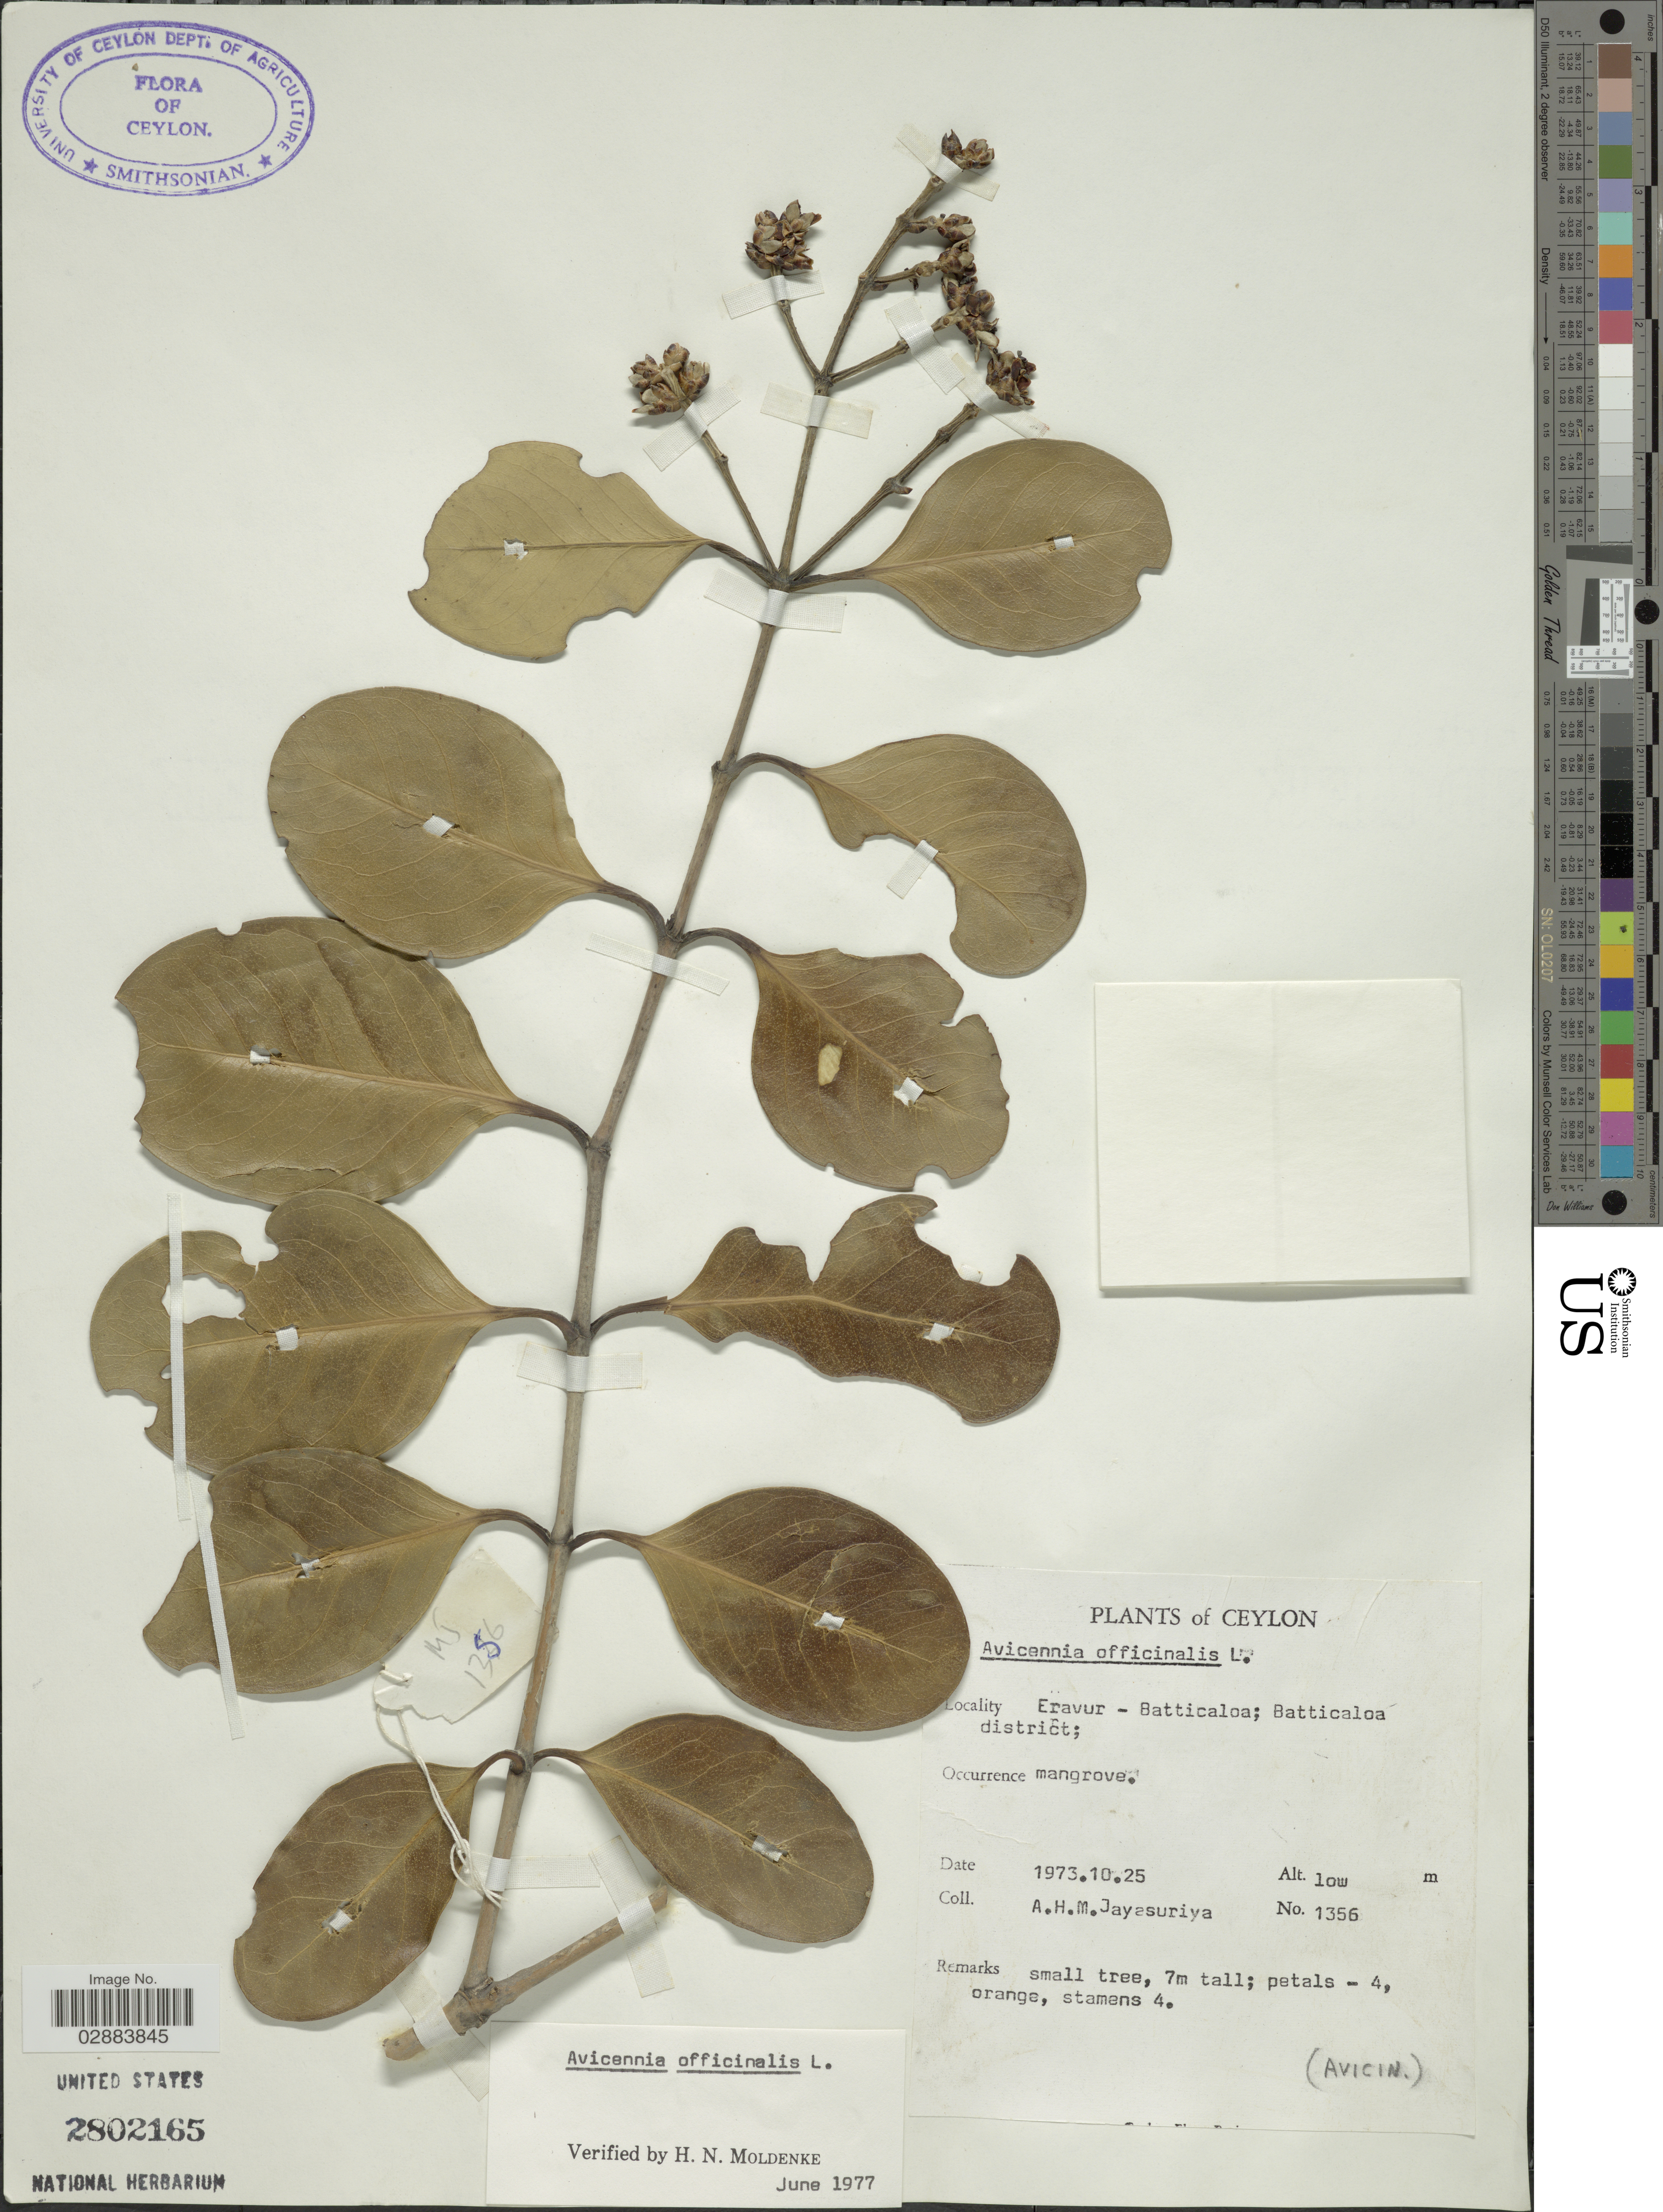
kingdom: Plantae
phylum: Tracheophyta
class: Magnoliopsida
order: Lamiales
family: Acanthaceae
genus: Avicennia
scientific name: Avicennia officinalis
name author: L.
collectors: A. H. Jayasuriya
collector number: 1356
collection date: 1973-10-25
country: Sri Lanka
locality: Ceylon. Eravur - Batticaloa; Batticaloa district.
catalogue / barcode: US 2802165